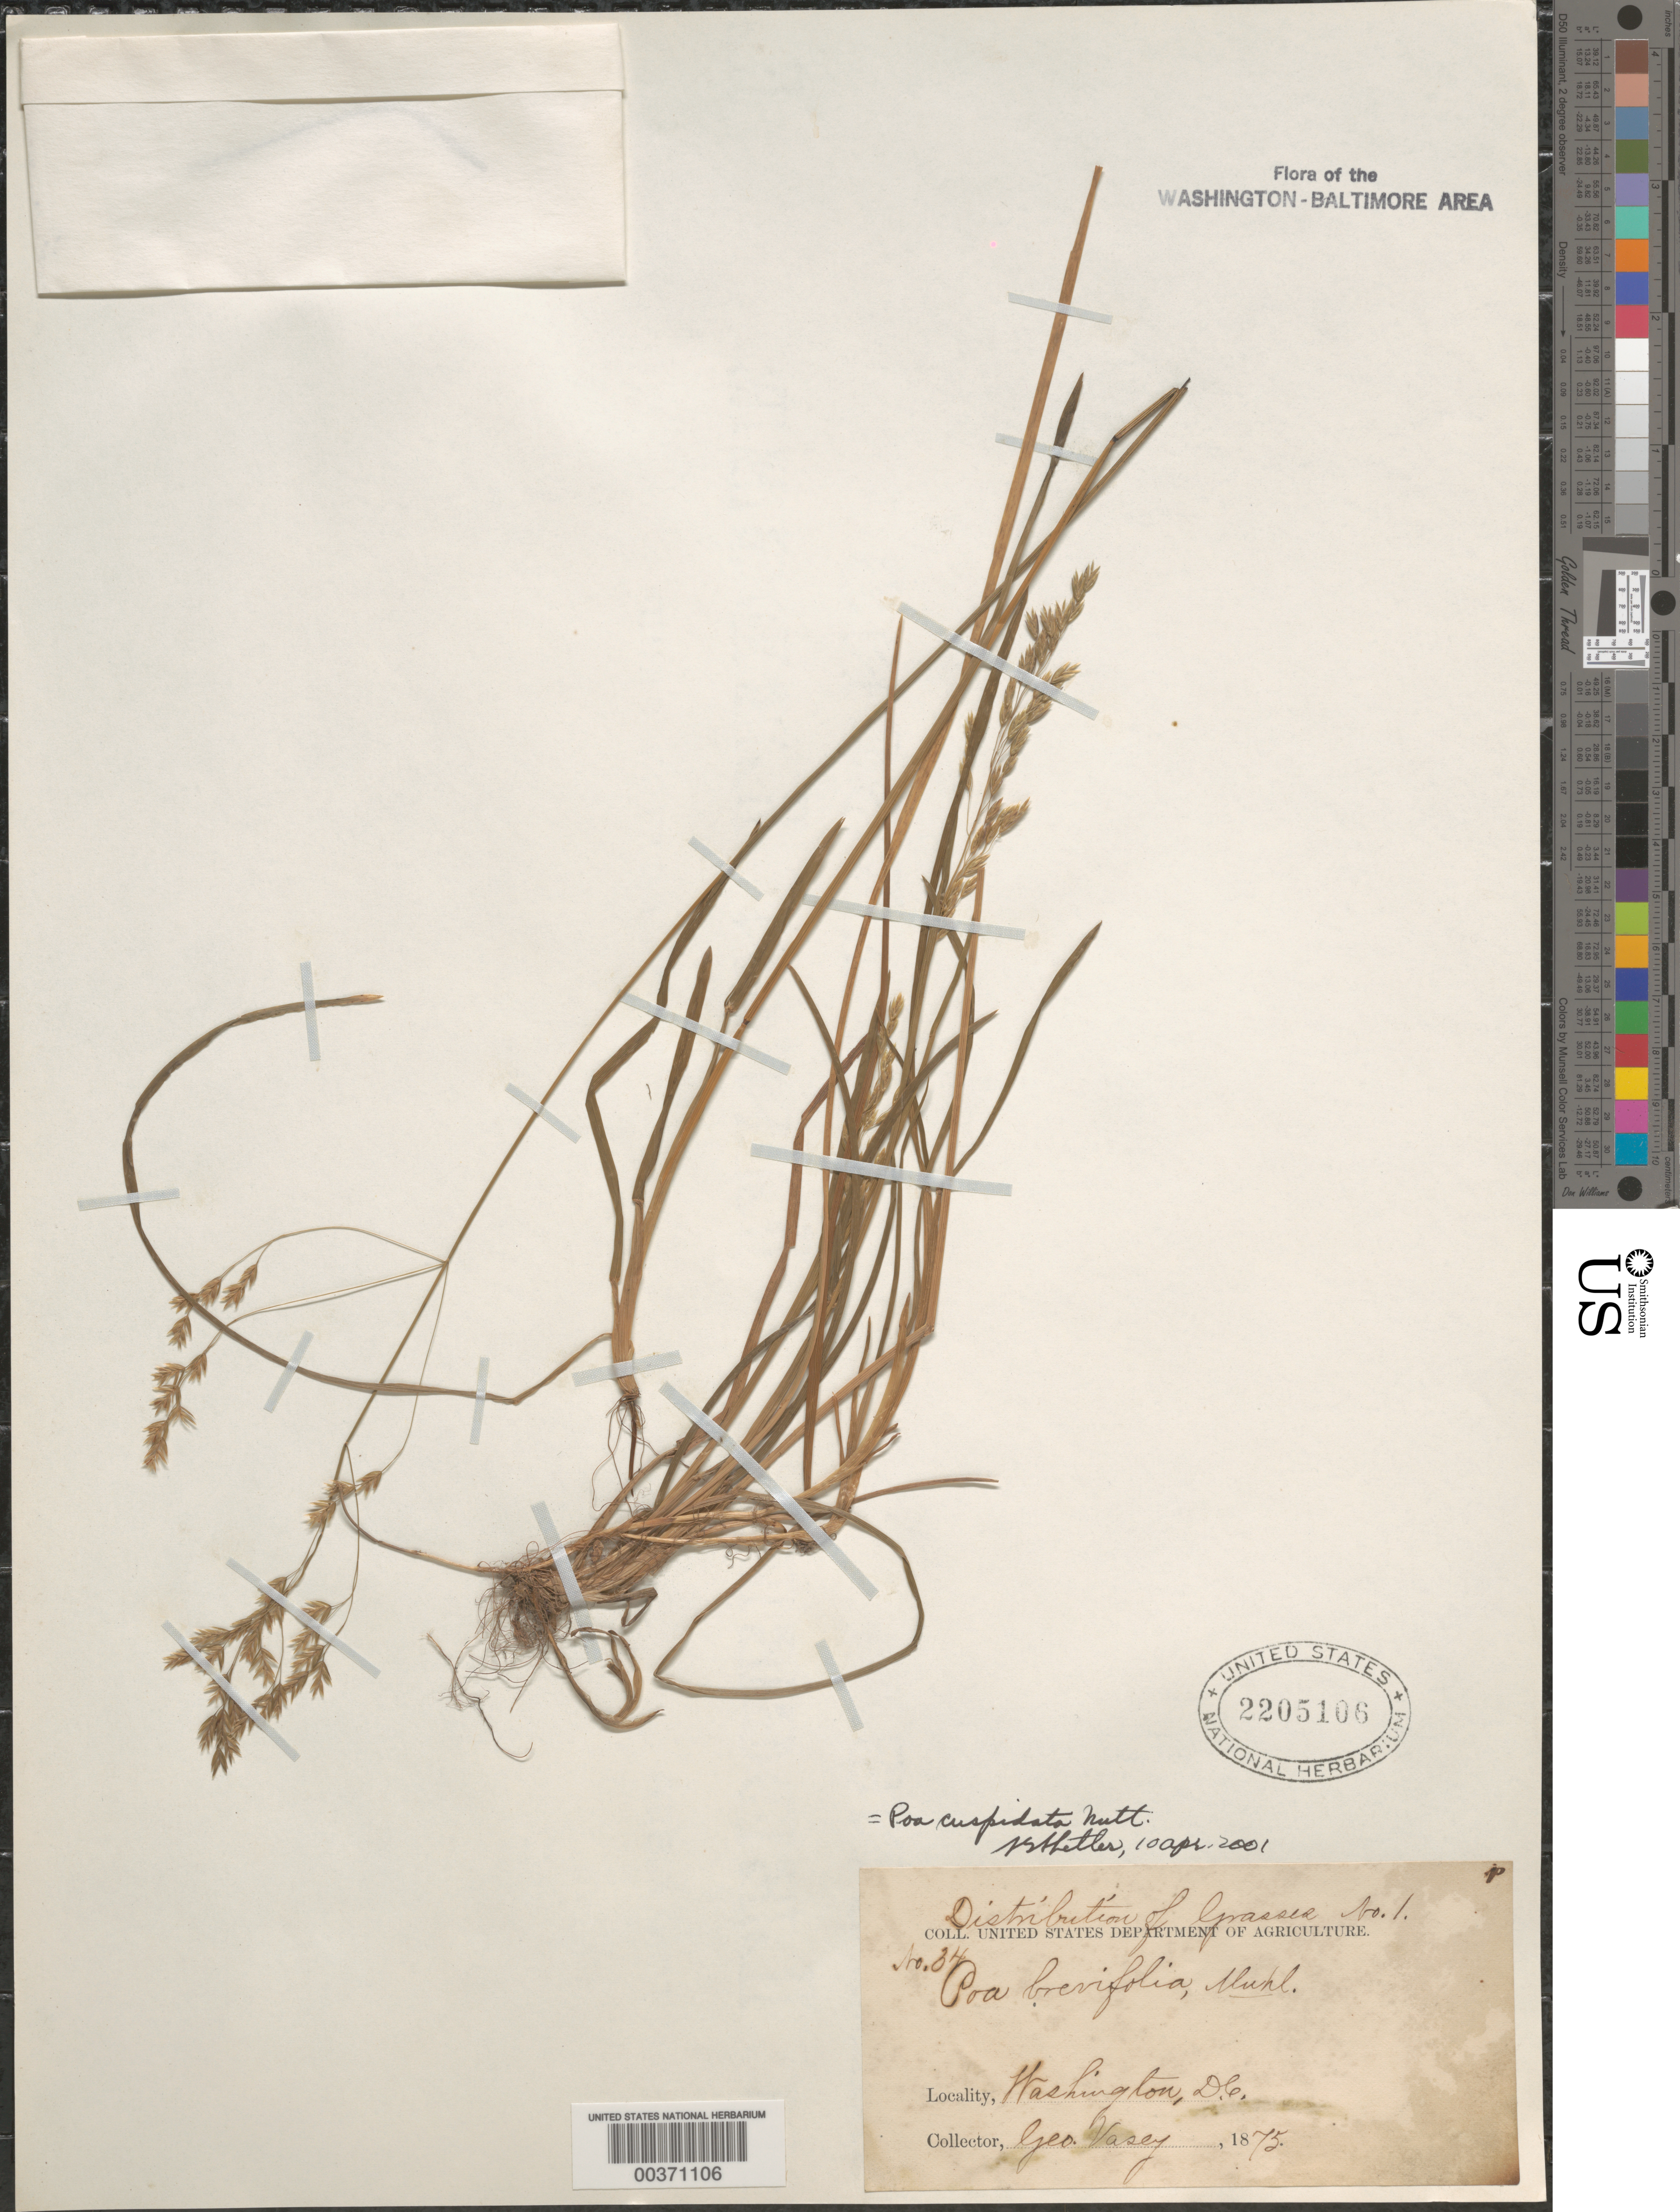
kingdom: Plantae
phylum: Tracheophyta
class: Liliopsida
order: Poales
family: Poaceae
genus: Poa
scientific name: Poa cuspidata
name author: Nutt.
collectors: G. Vasey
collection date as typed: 1875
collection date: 1875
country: United States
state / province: District of Columbia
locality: Washington DC area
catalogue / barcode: US 2205106